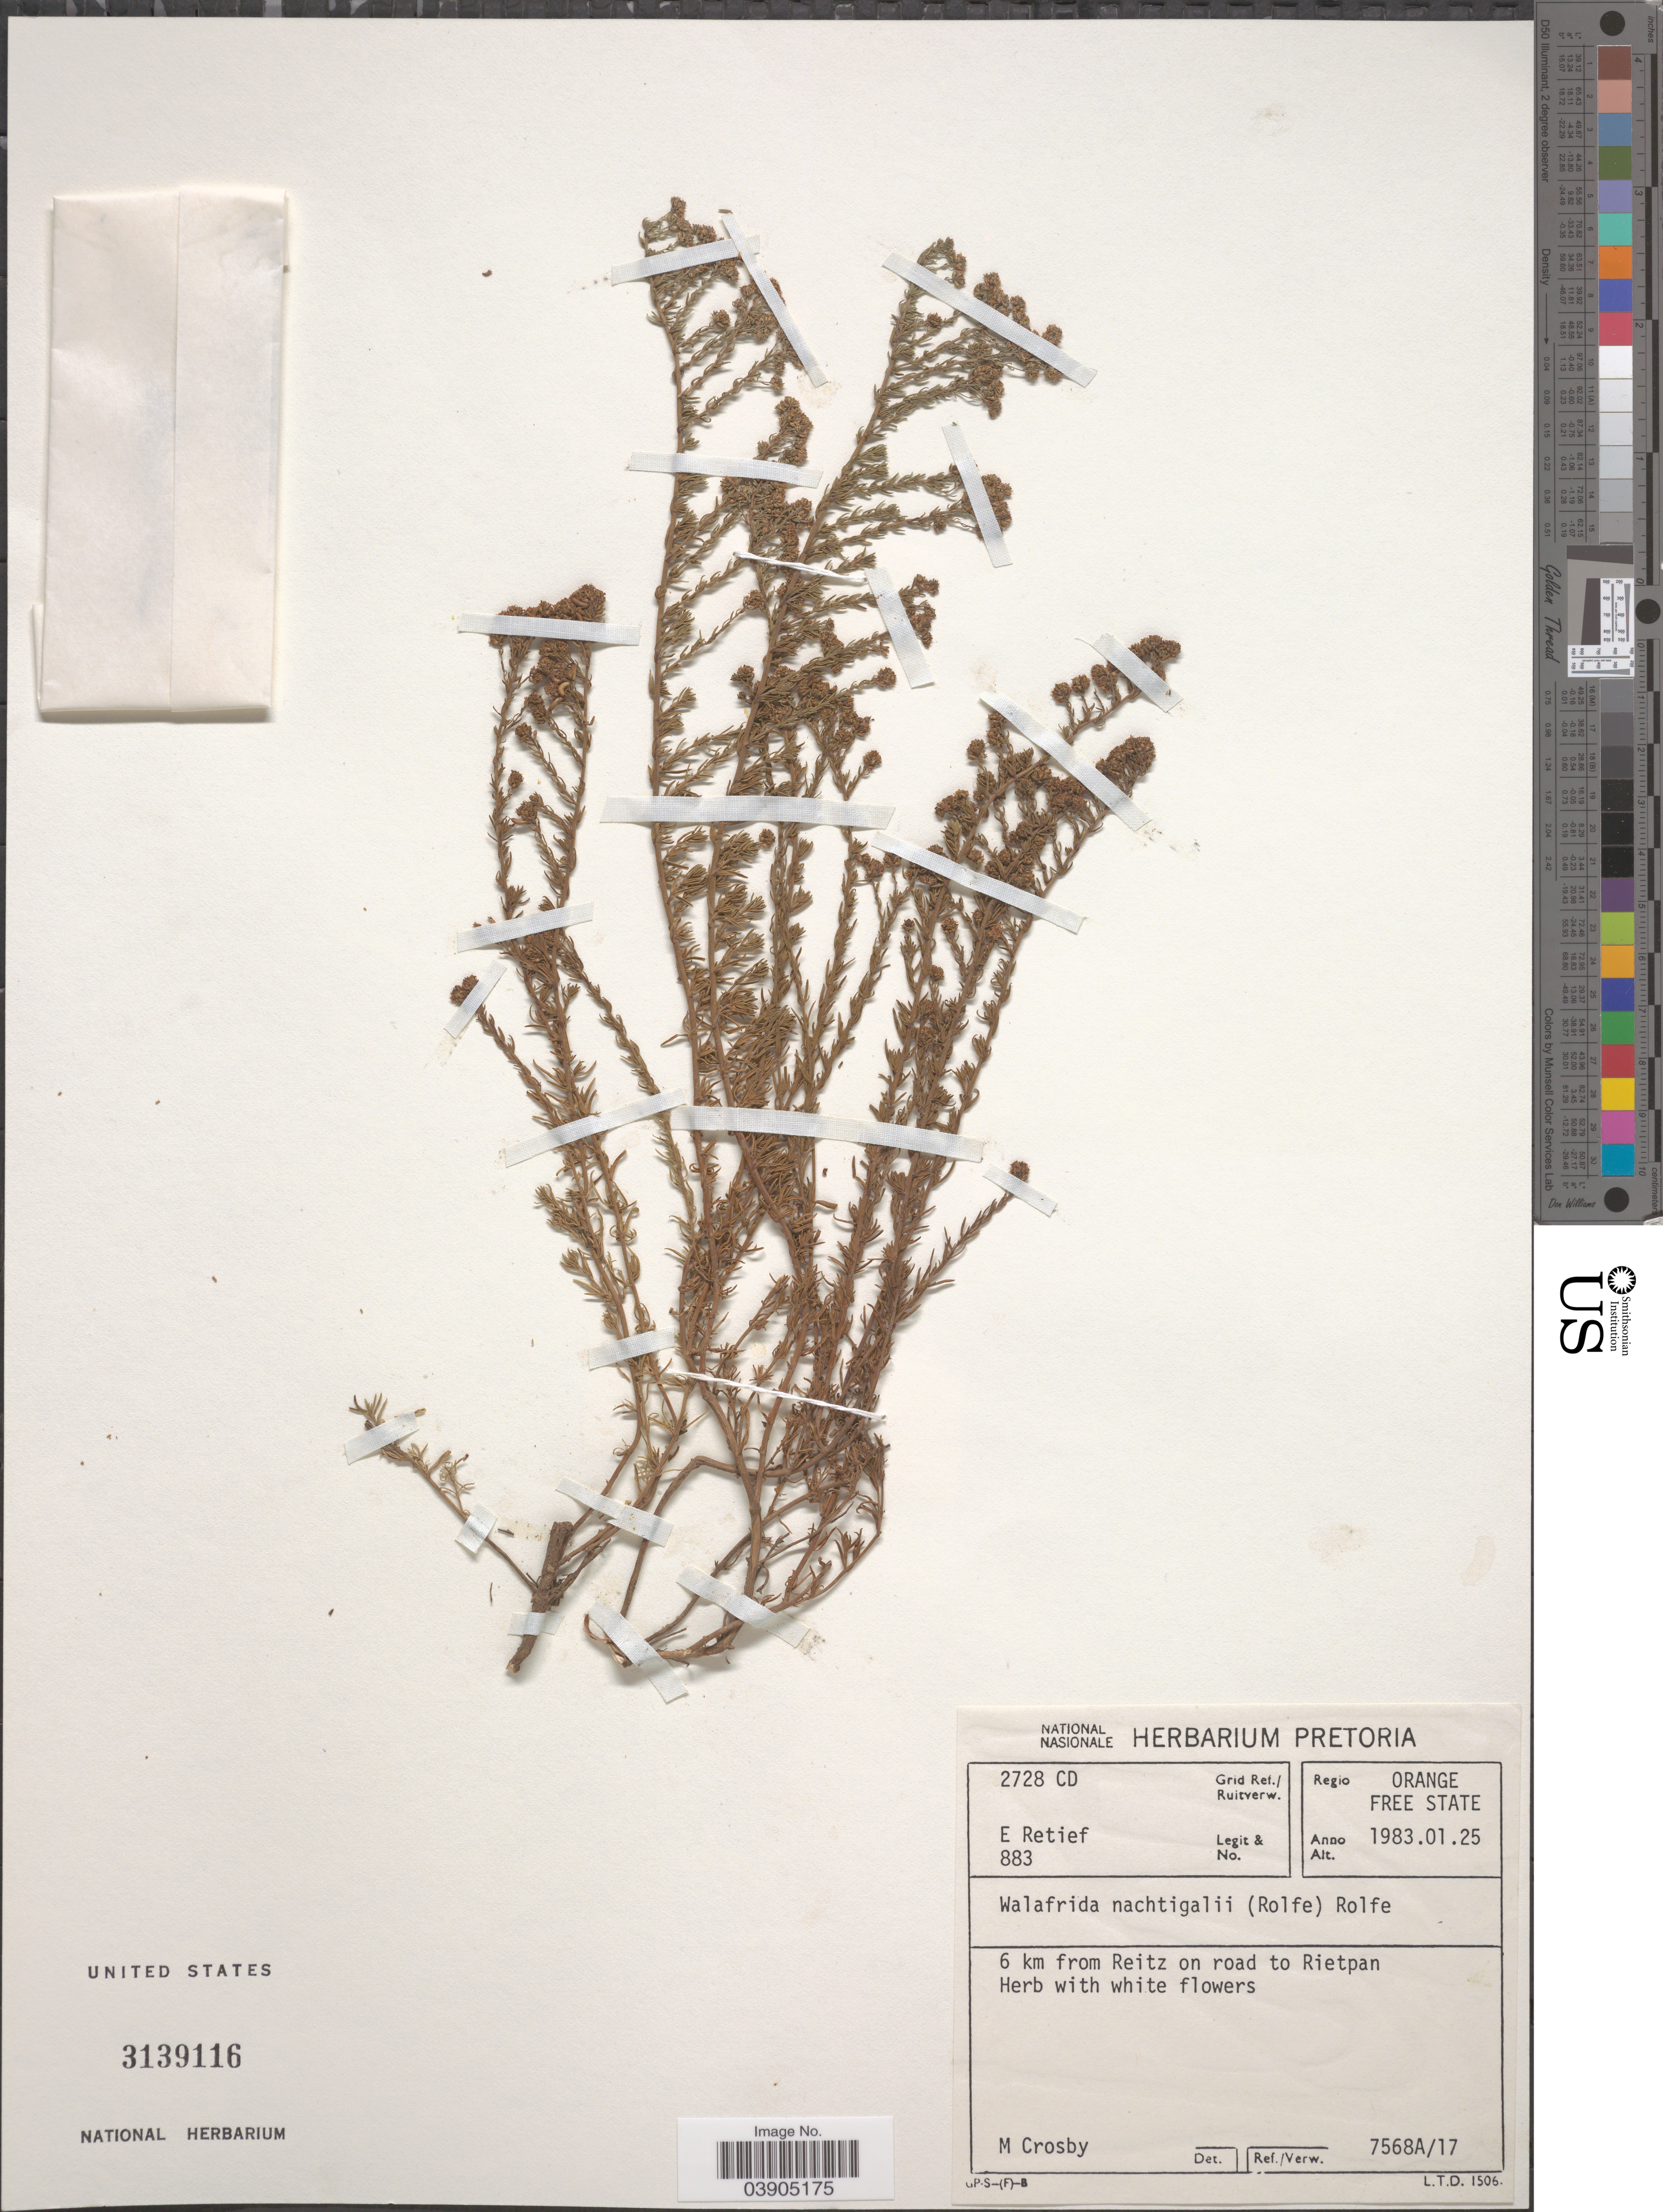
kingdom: Plantae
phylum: Tracheophyta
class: Magnoliopsida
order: Lamiales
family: Scrophulariaceae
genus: Selago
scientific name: Selago nachtigali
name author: Rolfe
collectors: E. Retief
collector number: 883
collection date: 1983-01-25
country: South Africa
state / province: Free State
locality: Grid Ref./ Ruitverw. 2728 CD. Regio Orange Free State. 6 km from Reitz on road to Rietpan Herb.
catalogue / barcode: US 3139116